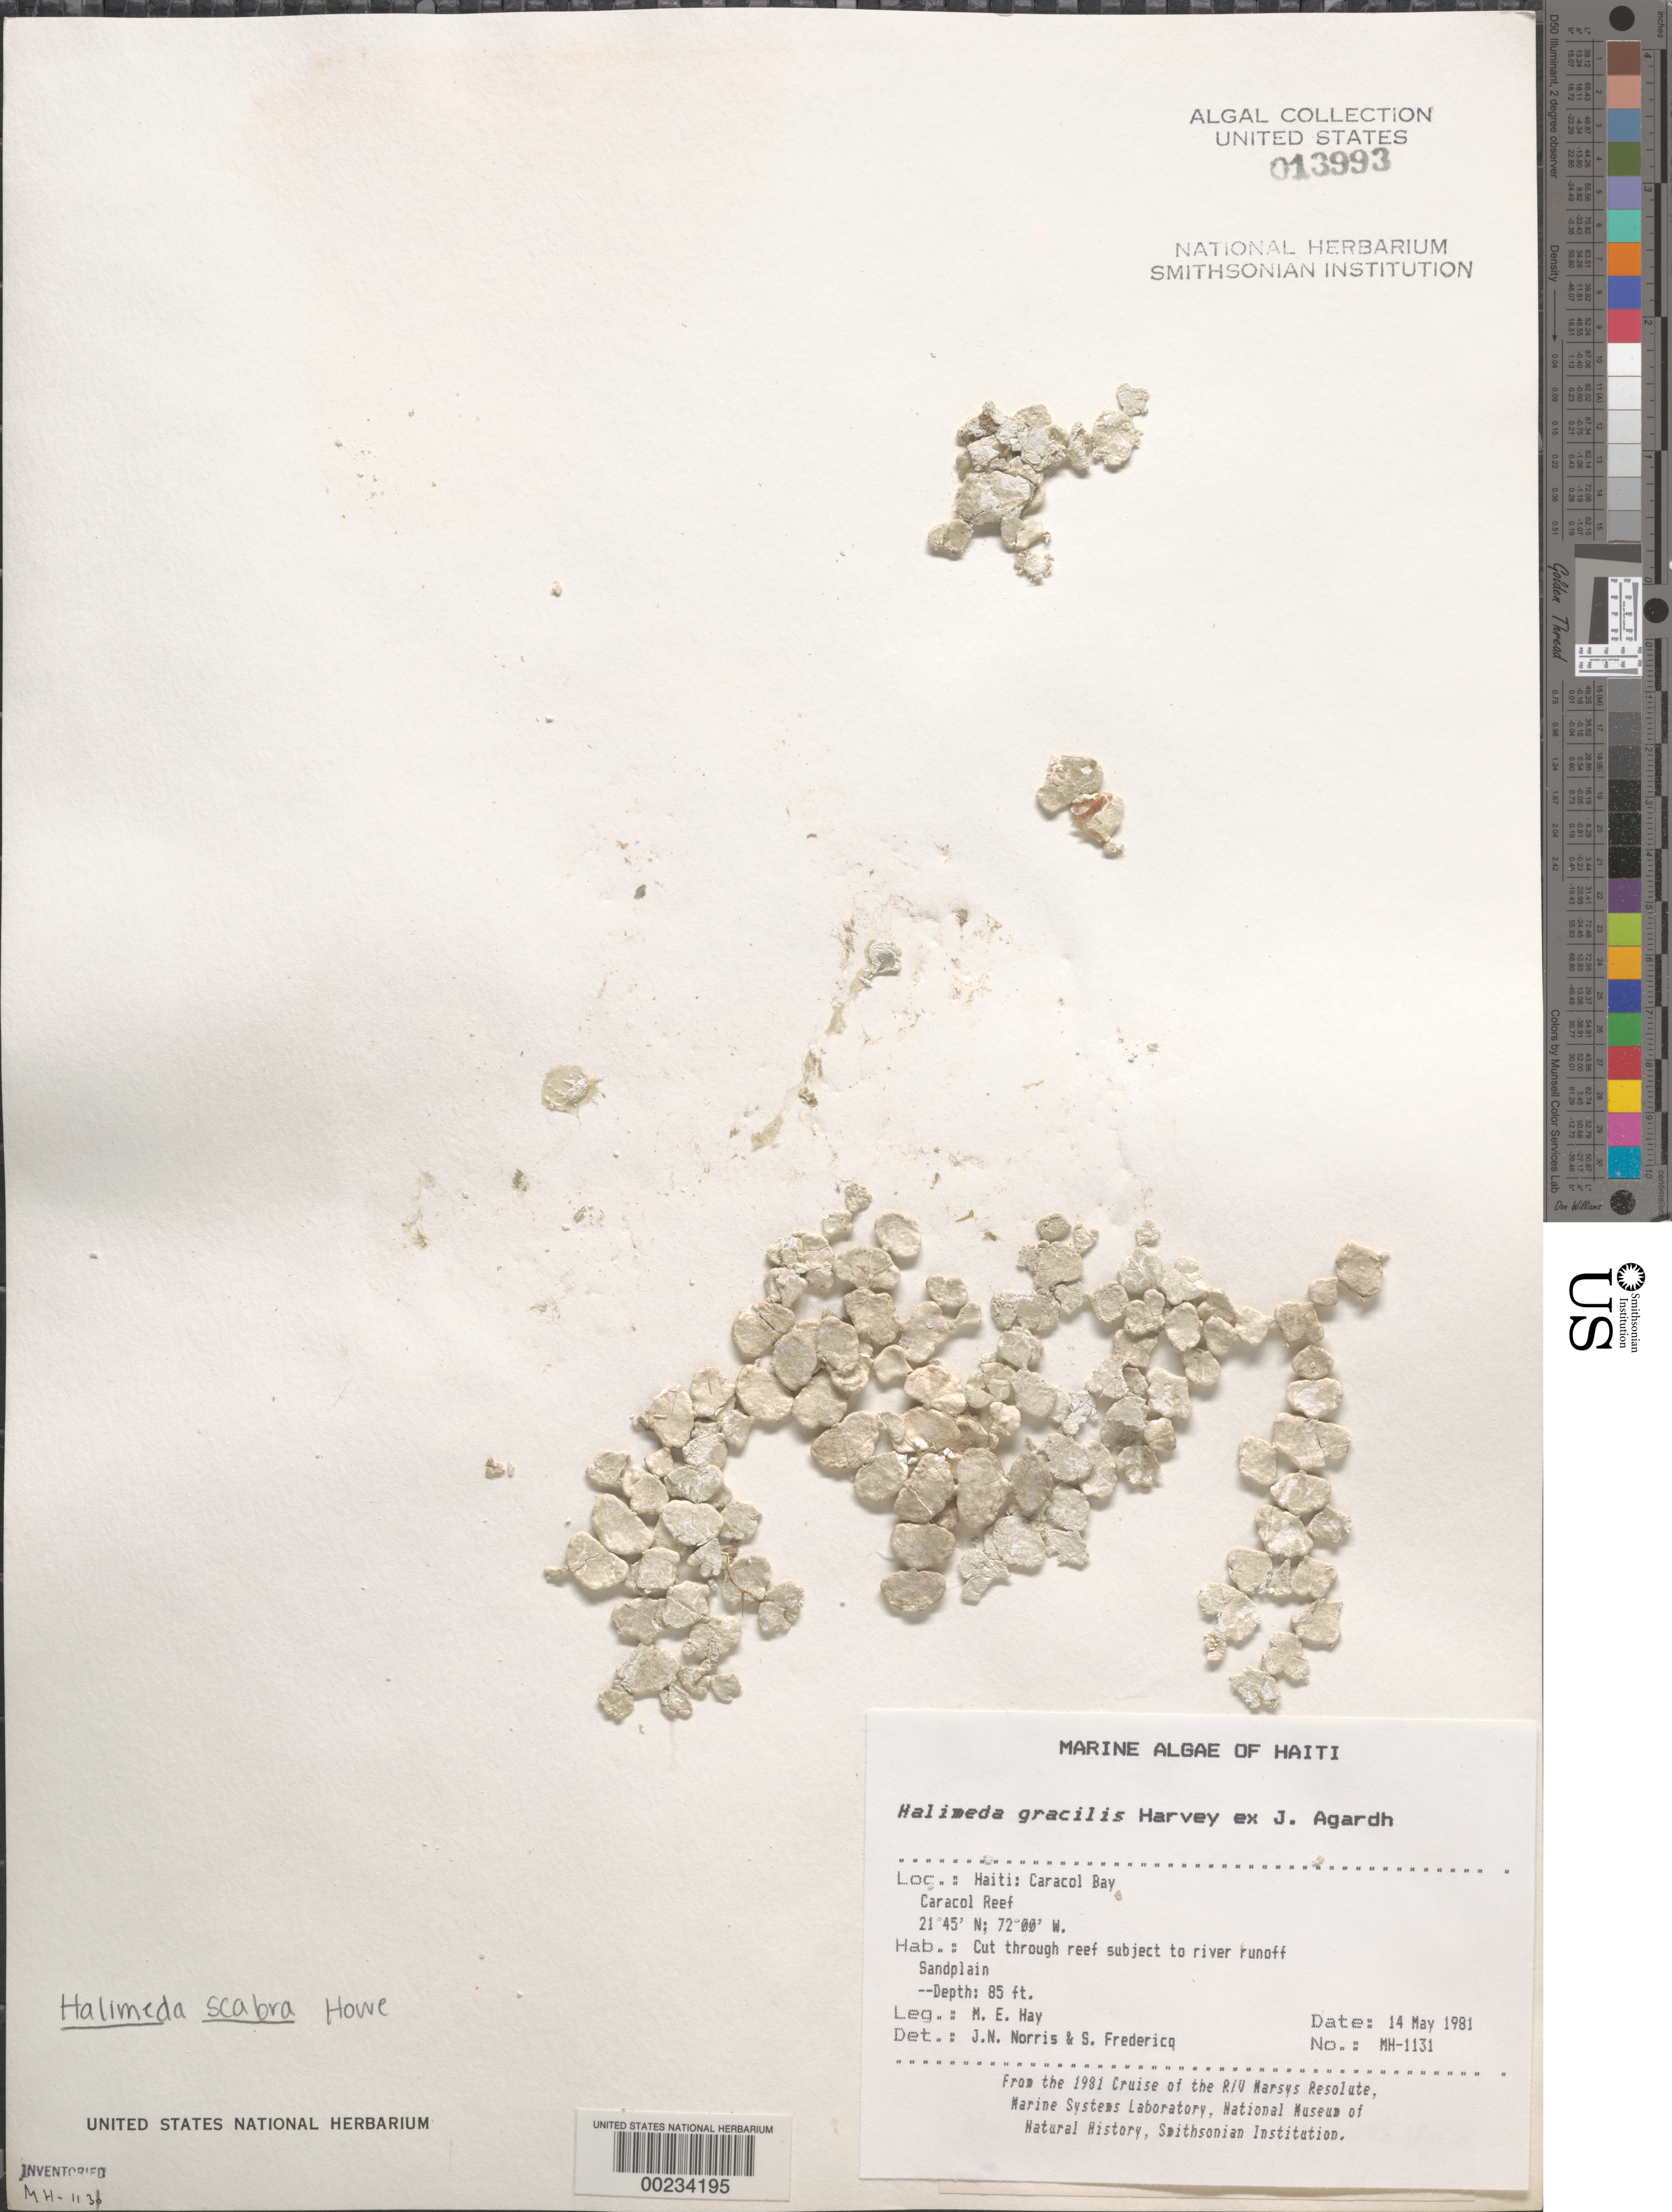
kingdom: Plantae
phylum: Chlorophyta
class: Ulvophyceae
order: Bryopsidales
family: Halimedaceae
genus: Halimeda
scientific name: Halimeda gracilis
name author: Harv. ex J. Agardh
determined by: Norris, J. N.; Fredericq, S.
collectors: M. E. Hay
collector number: MEH-1131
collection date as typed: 14 May 1981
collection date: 1981-05-14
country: Haiti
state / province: Nord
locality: Caracol Reef, Caracol Bay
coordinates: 21 45'N, 72 00'W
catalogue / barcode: US 13993